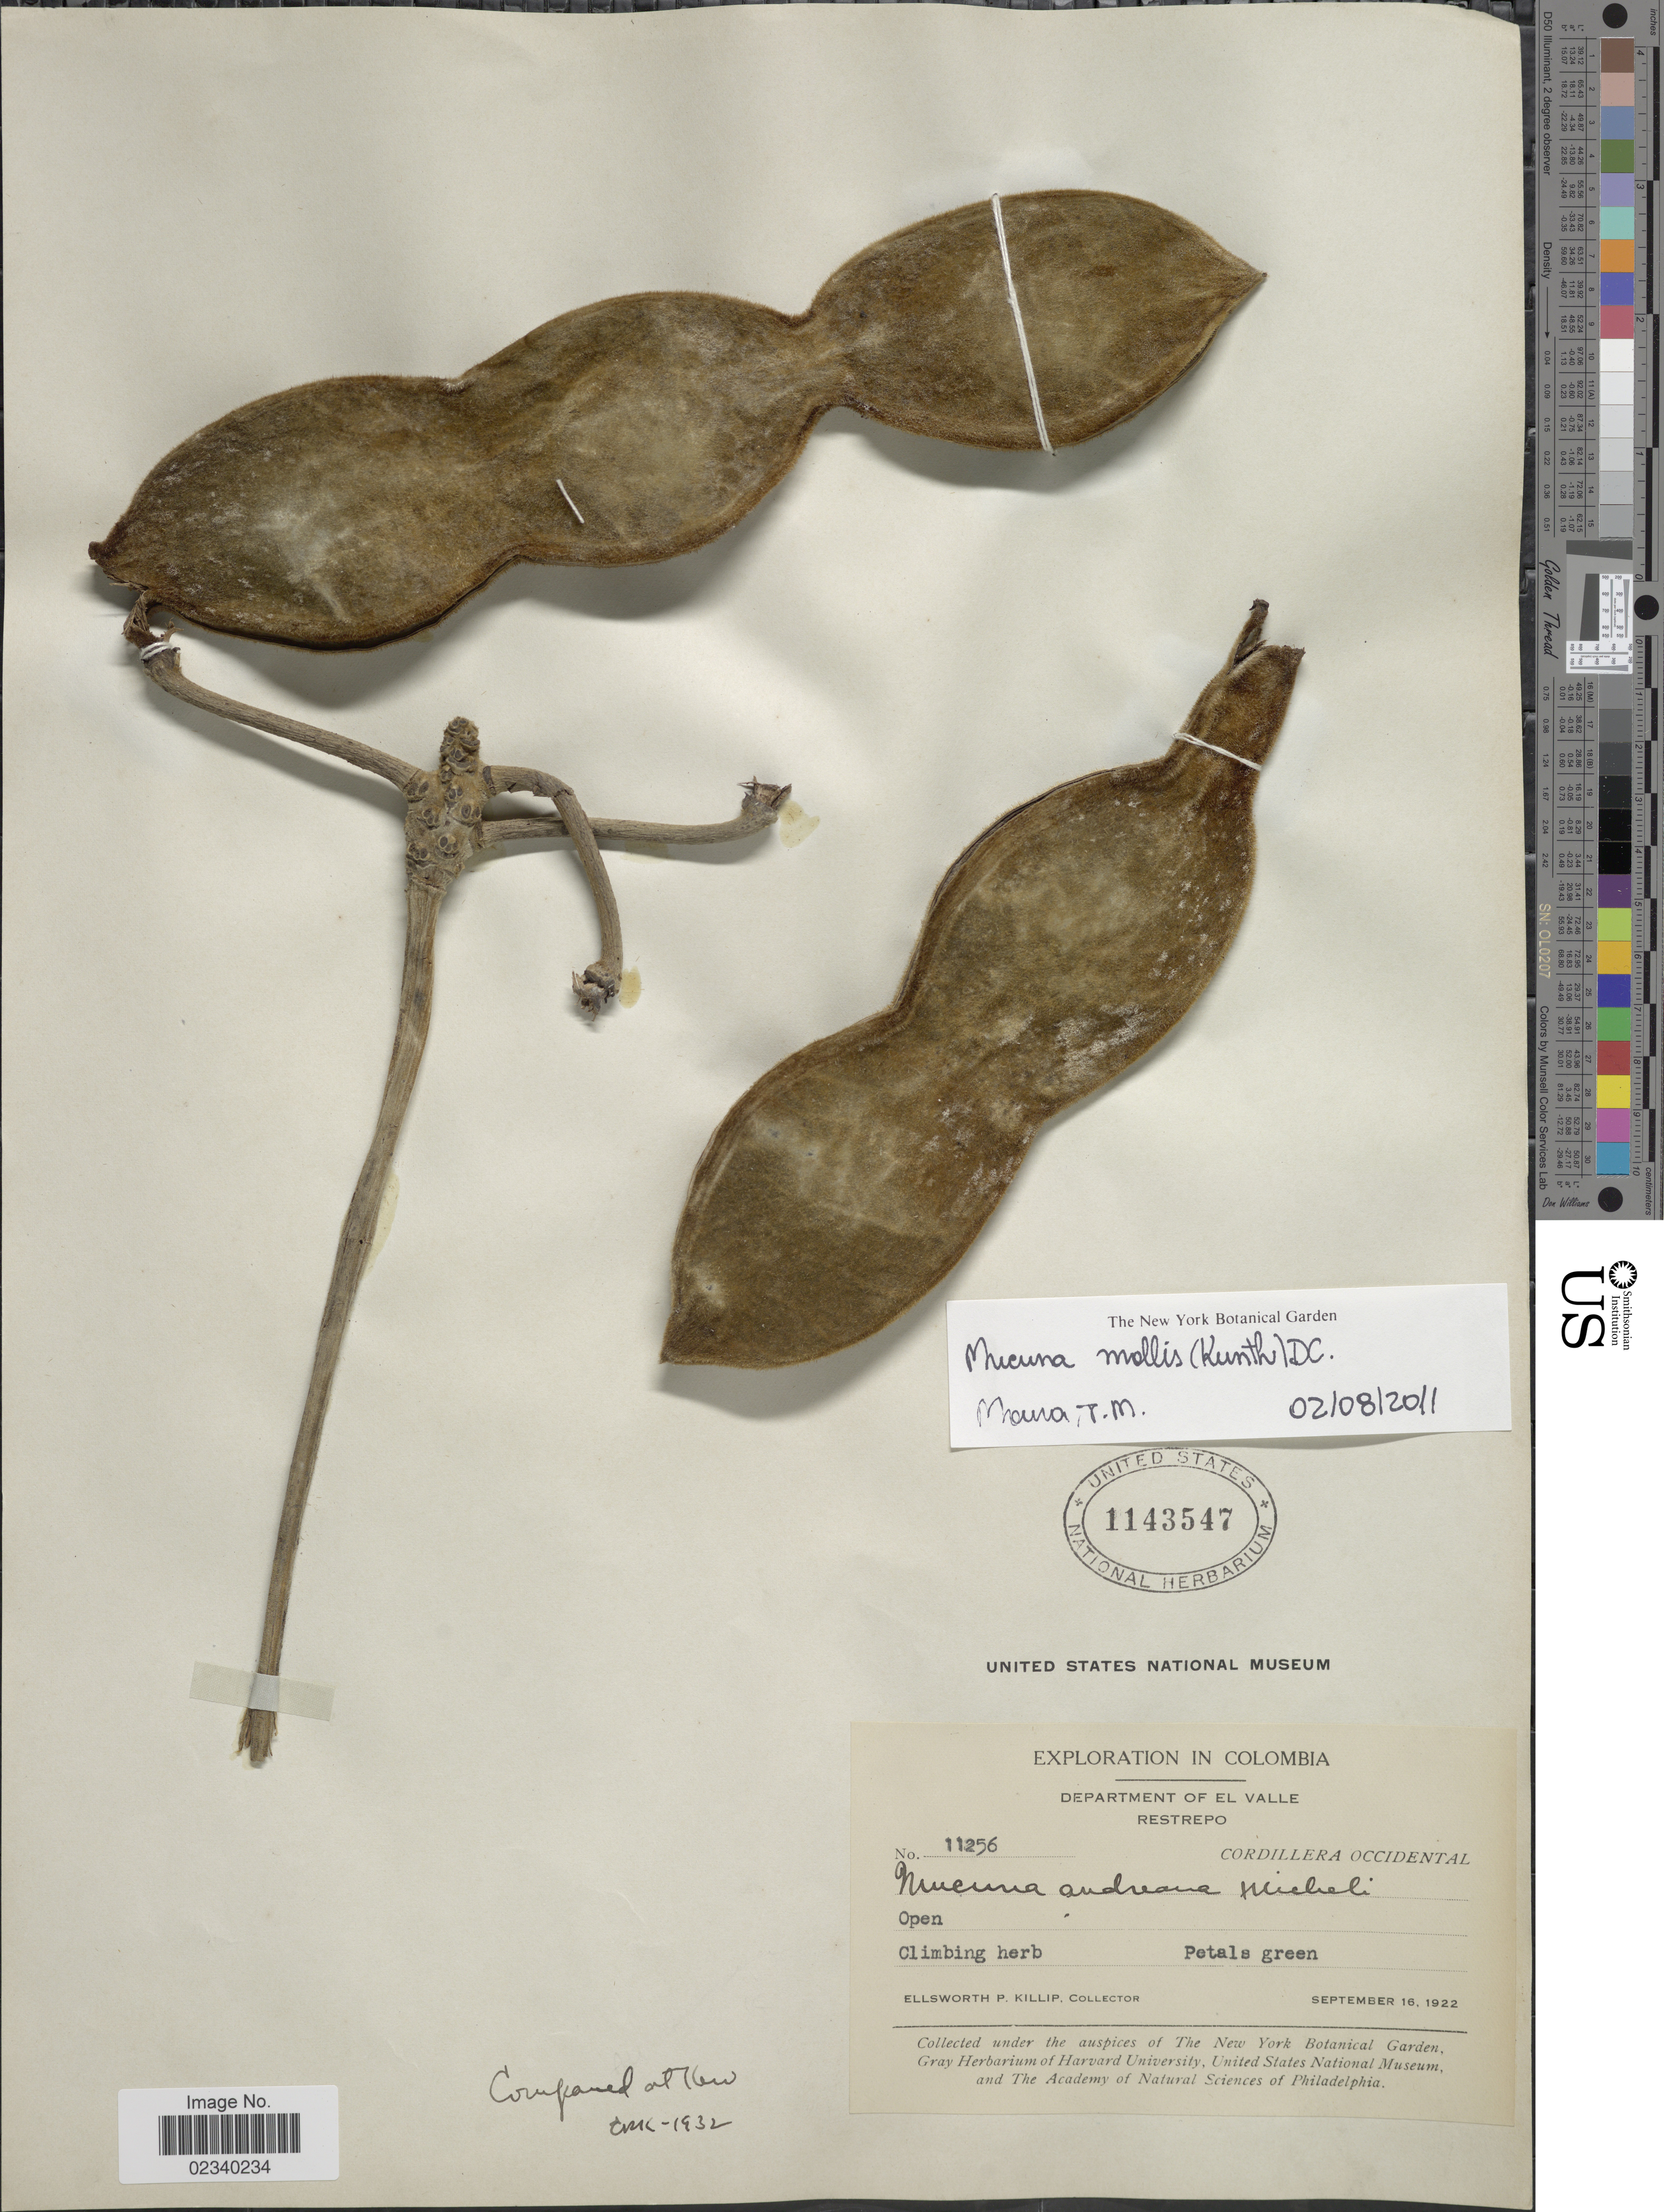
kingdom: Plantae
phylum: Tracheophyta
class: Magnoliopsida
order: Fabales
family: Fabaceae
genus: Mucuna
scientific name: Mucuna mollis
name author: (Kunth) DC.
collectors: E. P. Killip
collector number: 11256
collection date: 1922-09-16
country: Colombia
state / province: Valle del Cauca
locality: Department of El Valle. Restrepo. Cordillera Occidental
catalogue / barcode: US 1143547